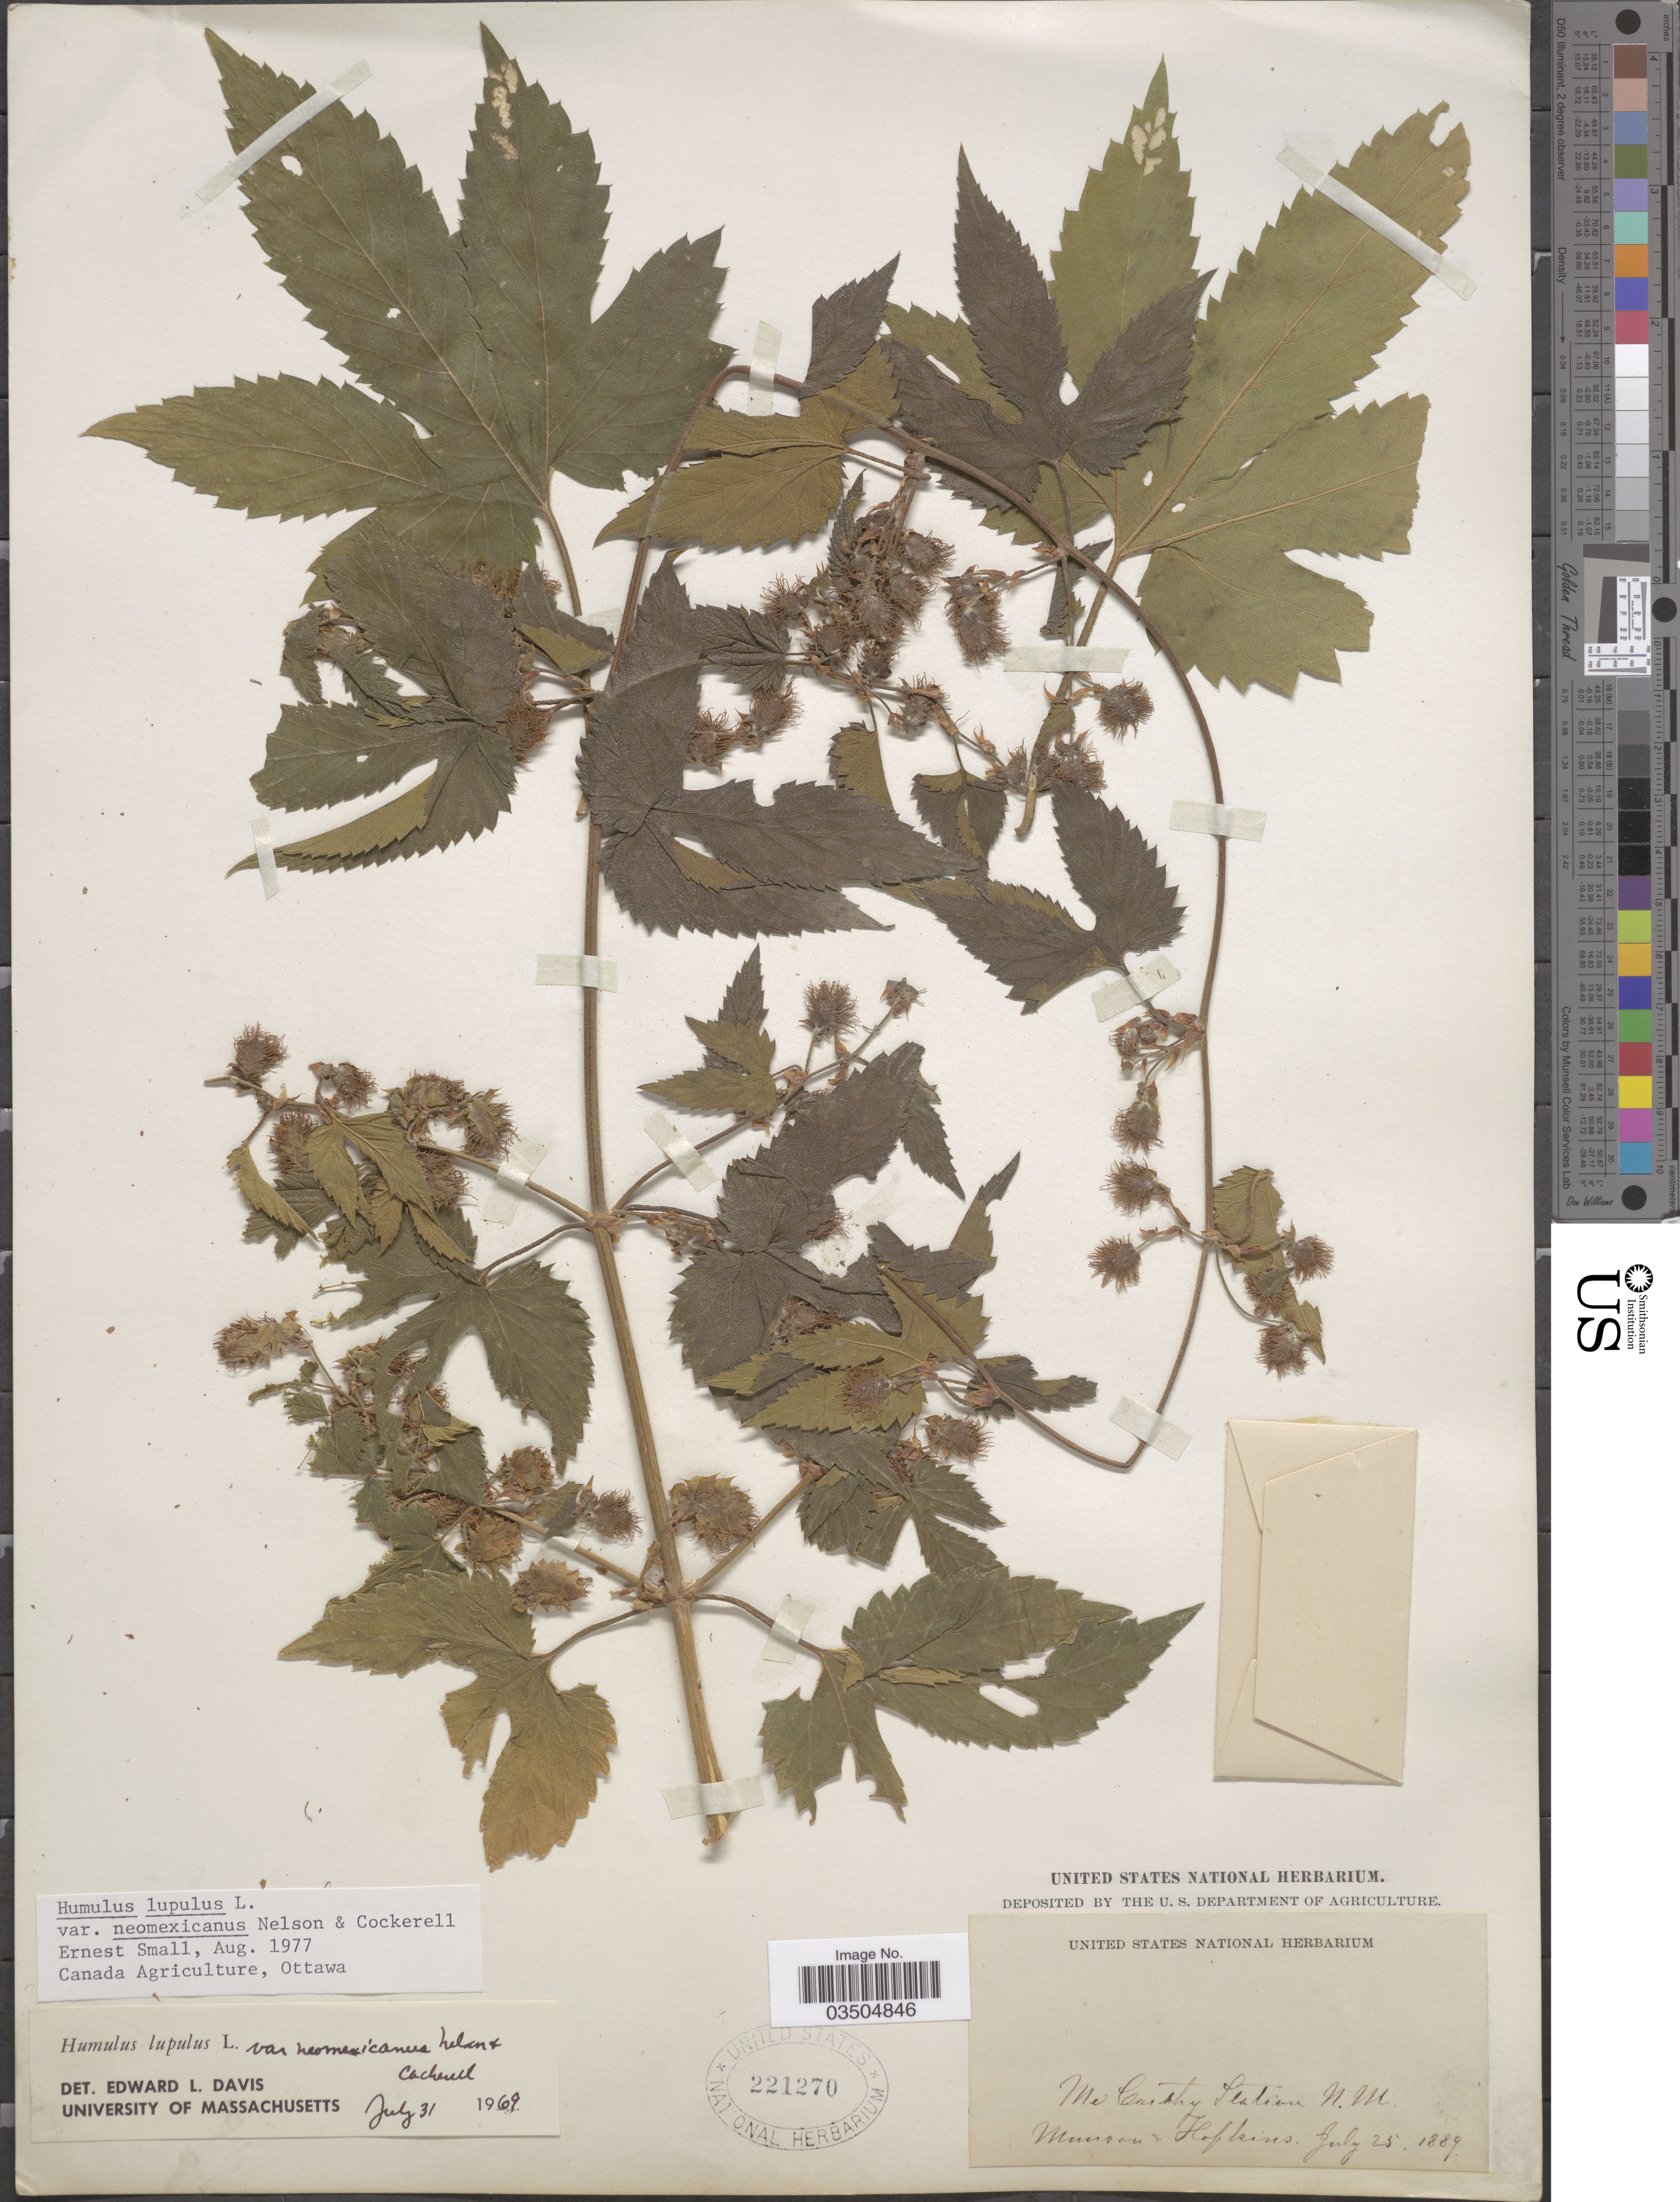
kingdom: Plantae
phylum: Tracheophyta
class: Magnoliopsida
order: Rosales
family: Cannabaceae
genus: Humulus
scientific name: Humulus neomexicanus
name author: (A. Nelson & Cockerell) Rydb.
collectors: Munson & -- Hopkins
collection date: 1889-07-25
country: United States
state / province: New Mexico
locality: Mc Carthy Station.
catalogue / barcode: US 221270